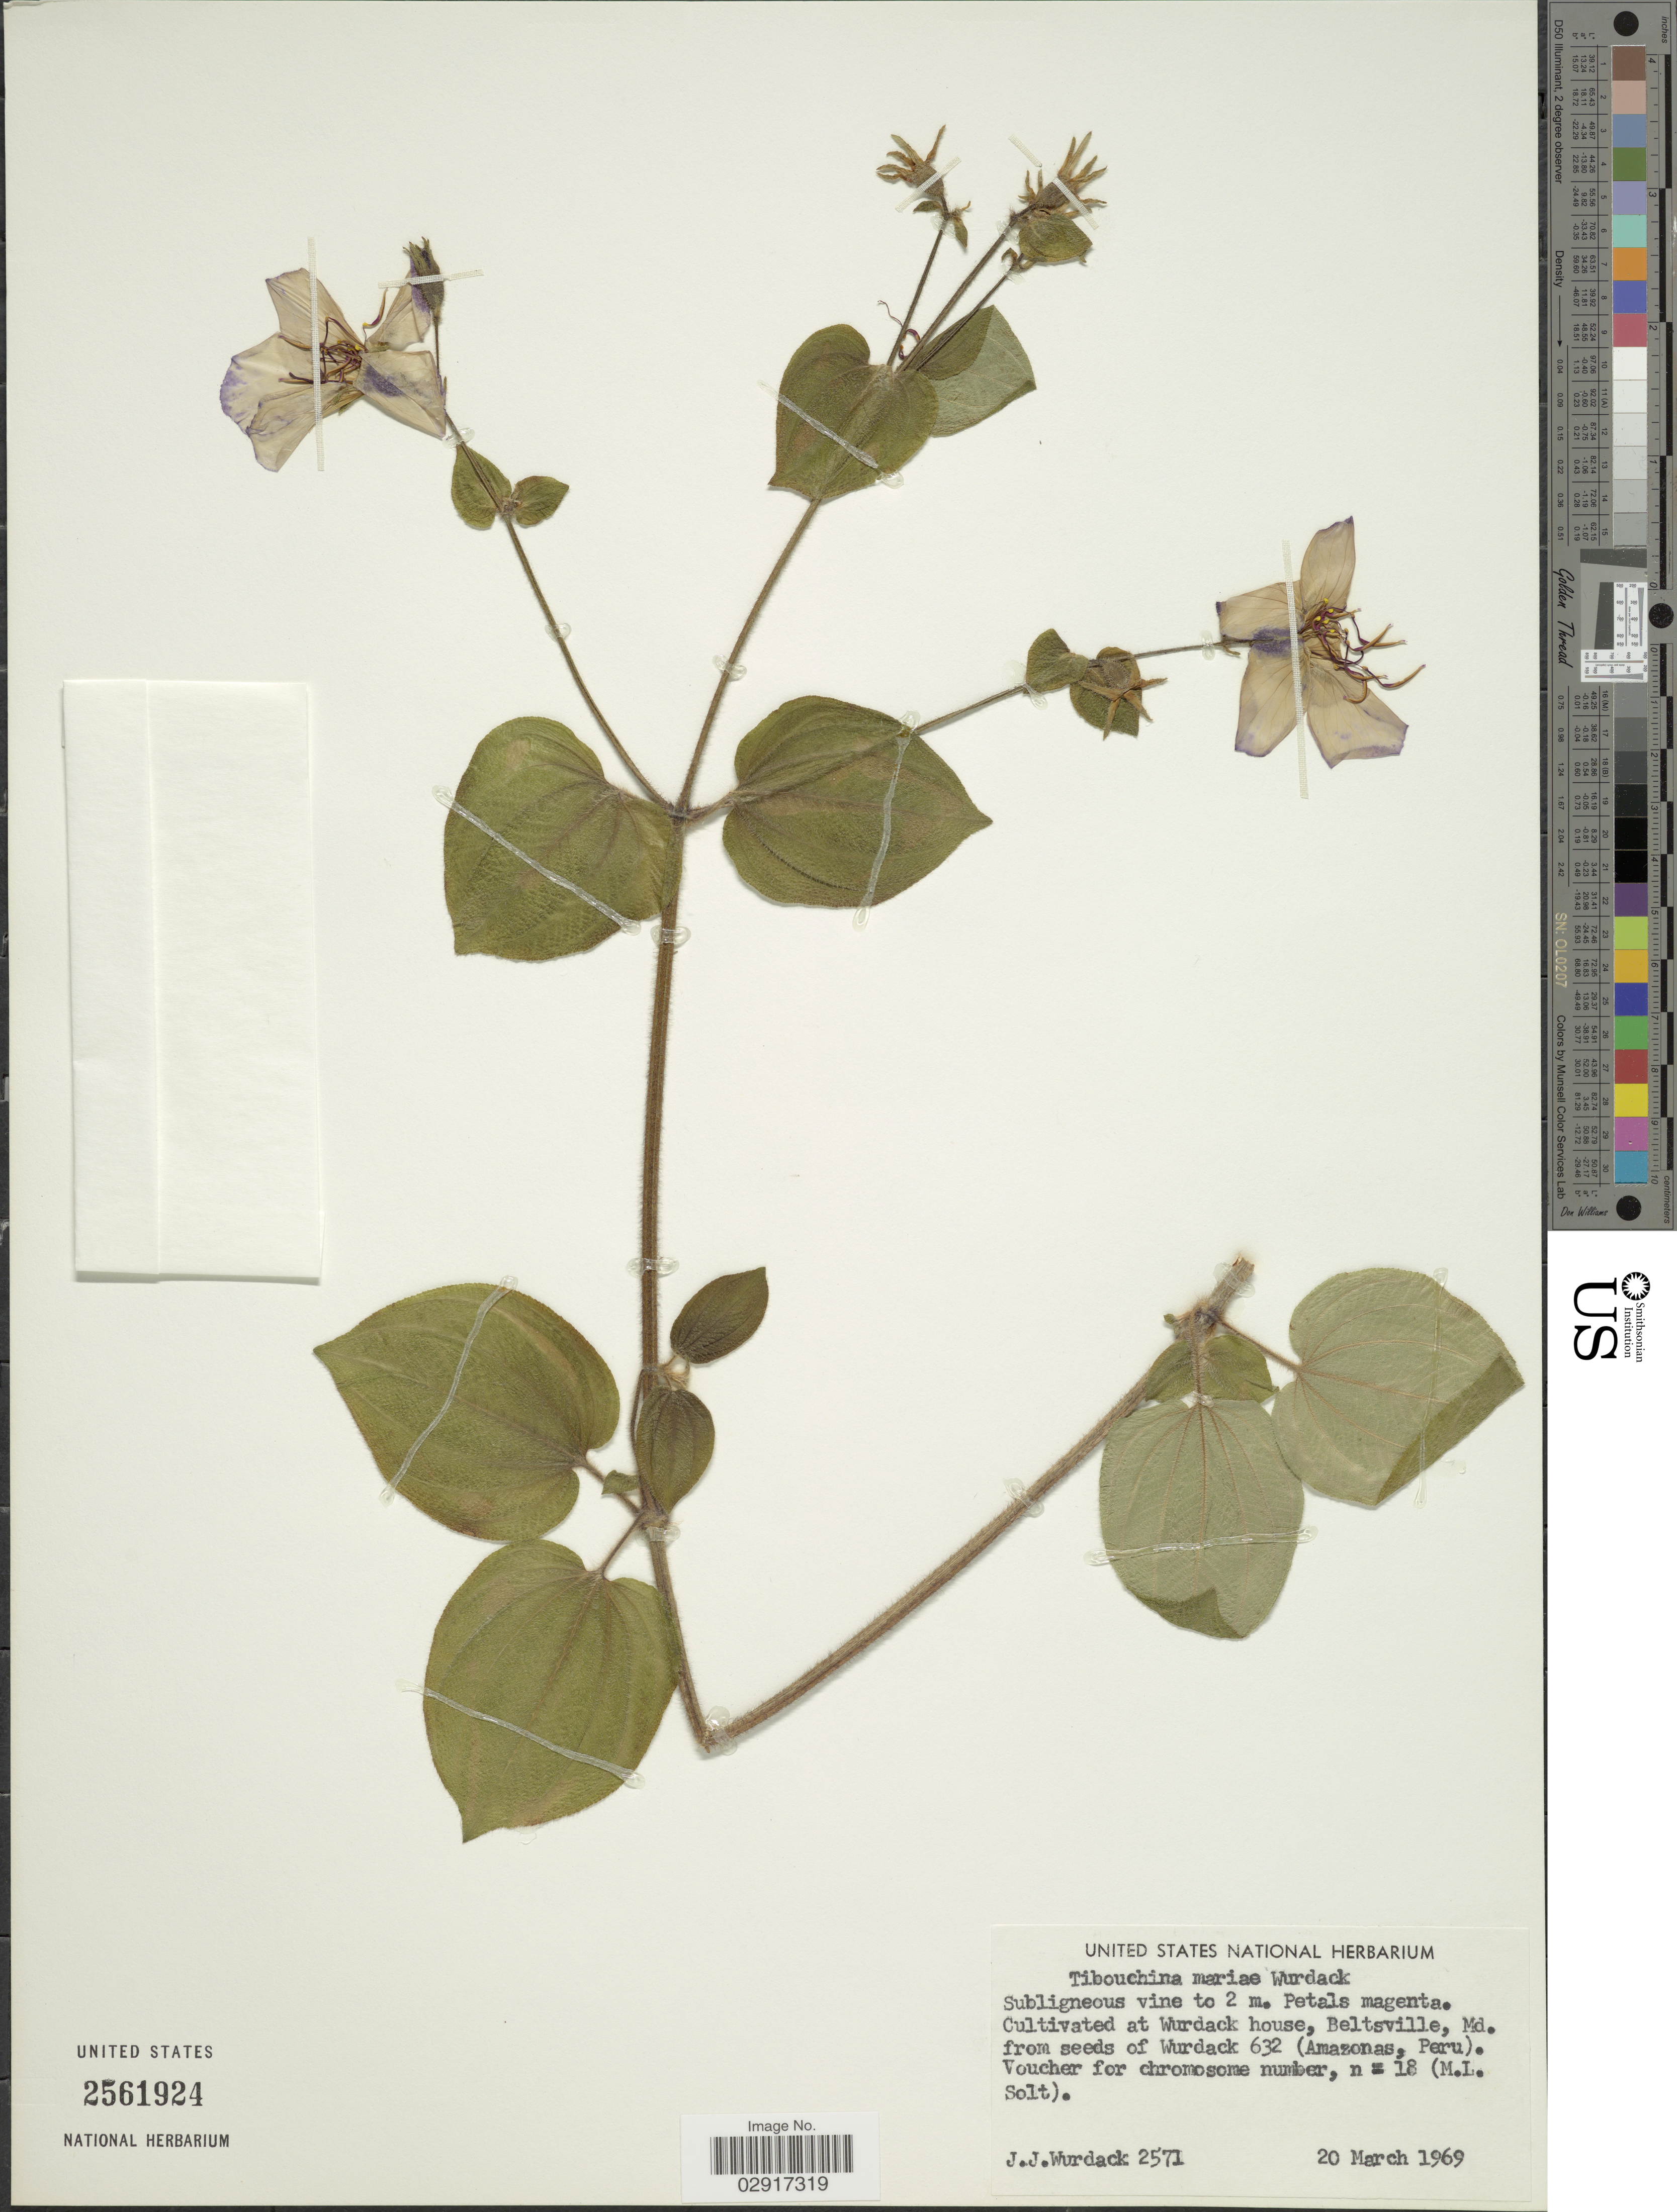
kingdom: Plantae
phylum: Tracheophyta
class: Magnoliopsida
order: Myrtales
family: Melastomataceae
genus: Chaetogastra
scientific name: Chaetogastra mariae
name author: (Wurdack) P.J.F. Guim. & Michelang.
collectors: J. J. Wurdack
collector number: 2571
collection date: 1969-03-20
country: United States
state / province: Maryland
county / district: Prince George's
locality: Cultivated at Wurdack house, Beltsville, Md.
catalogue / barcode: US 2561924